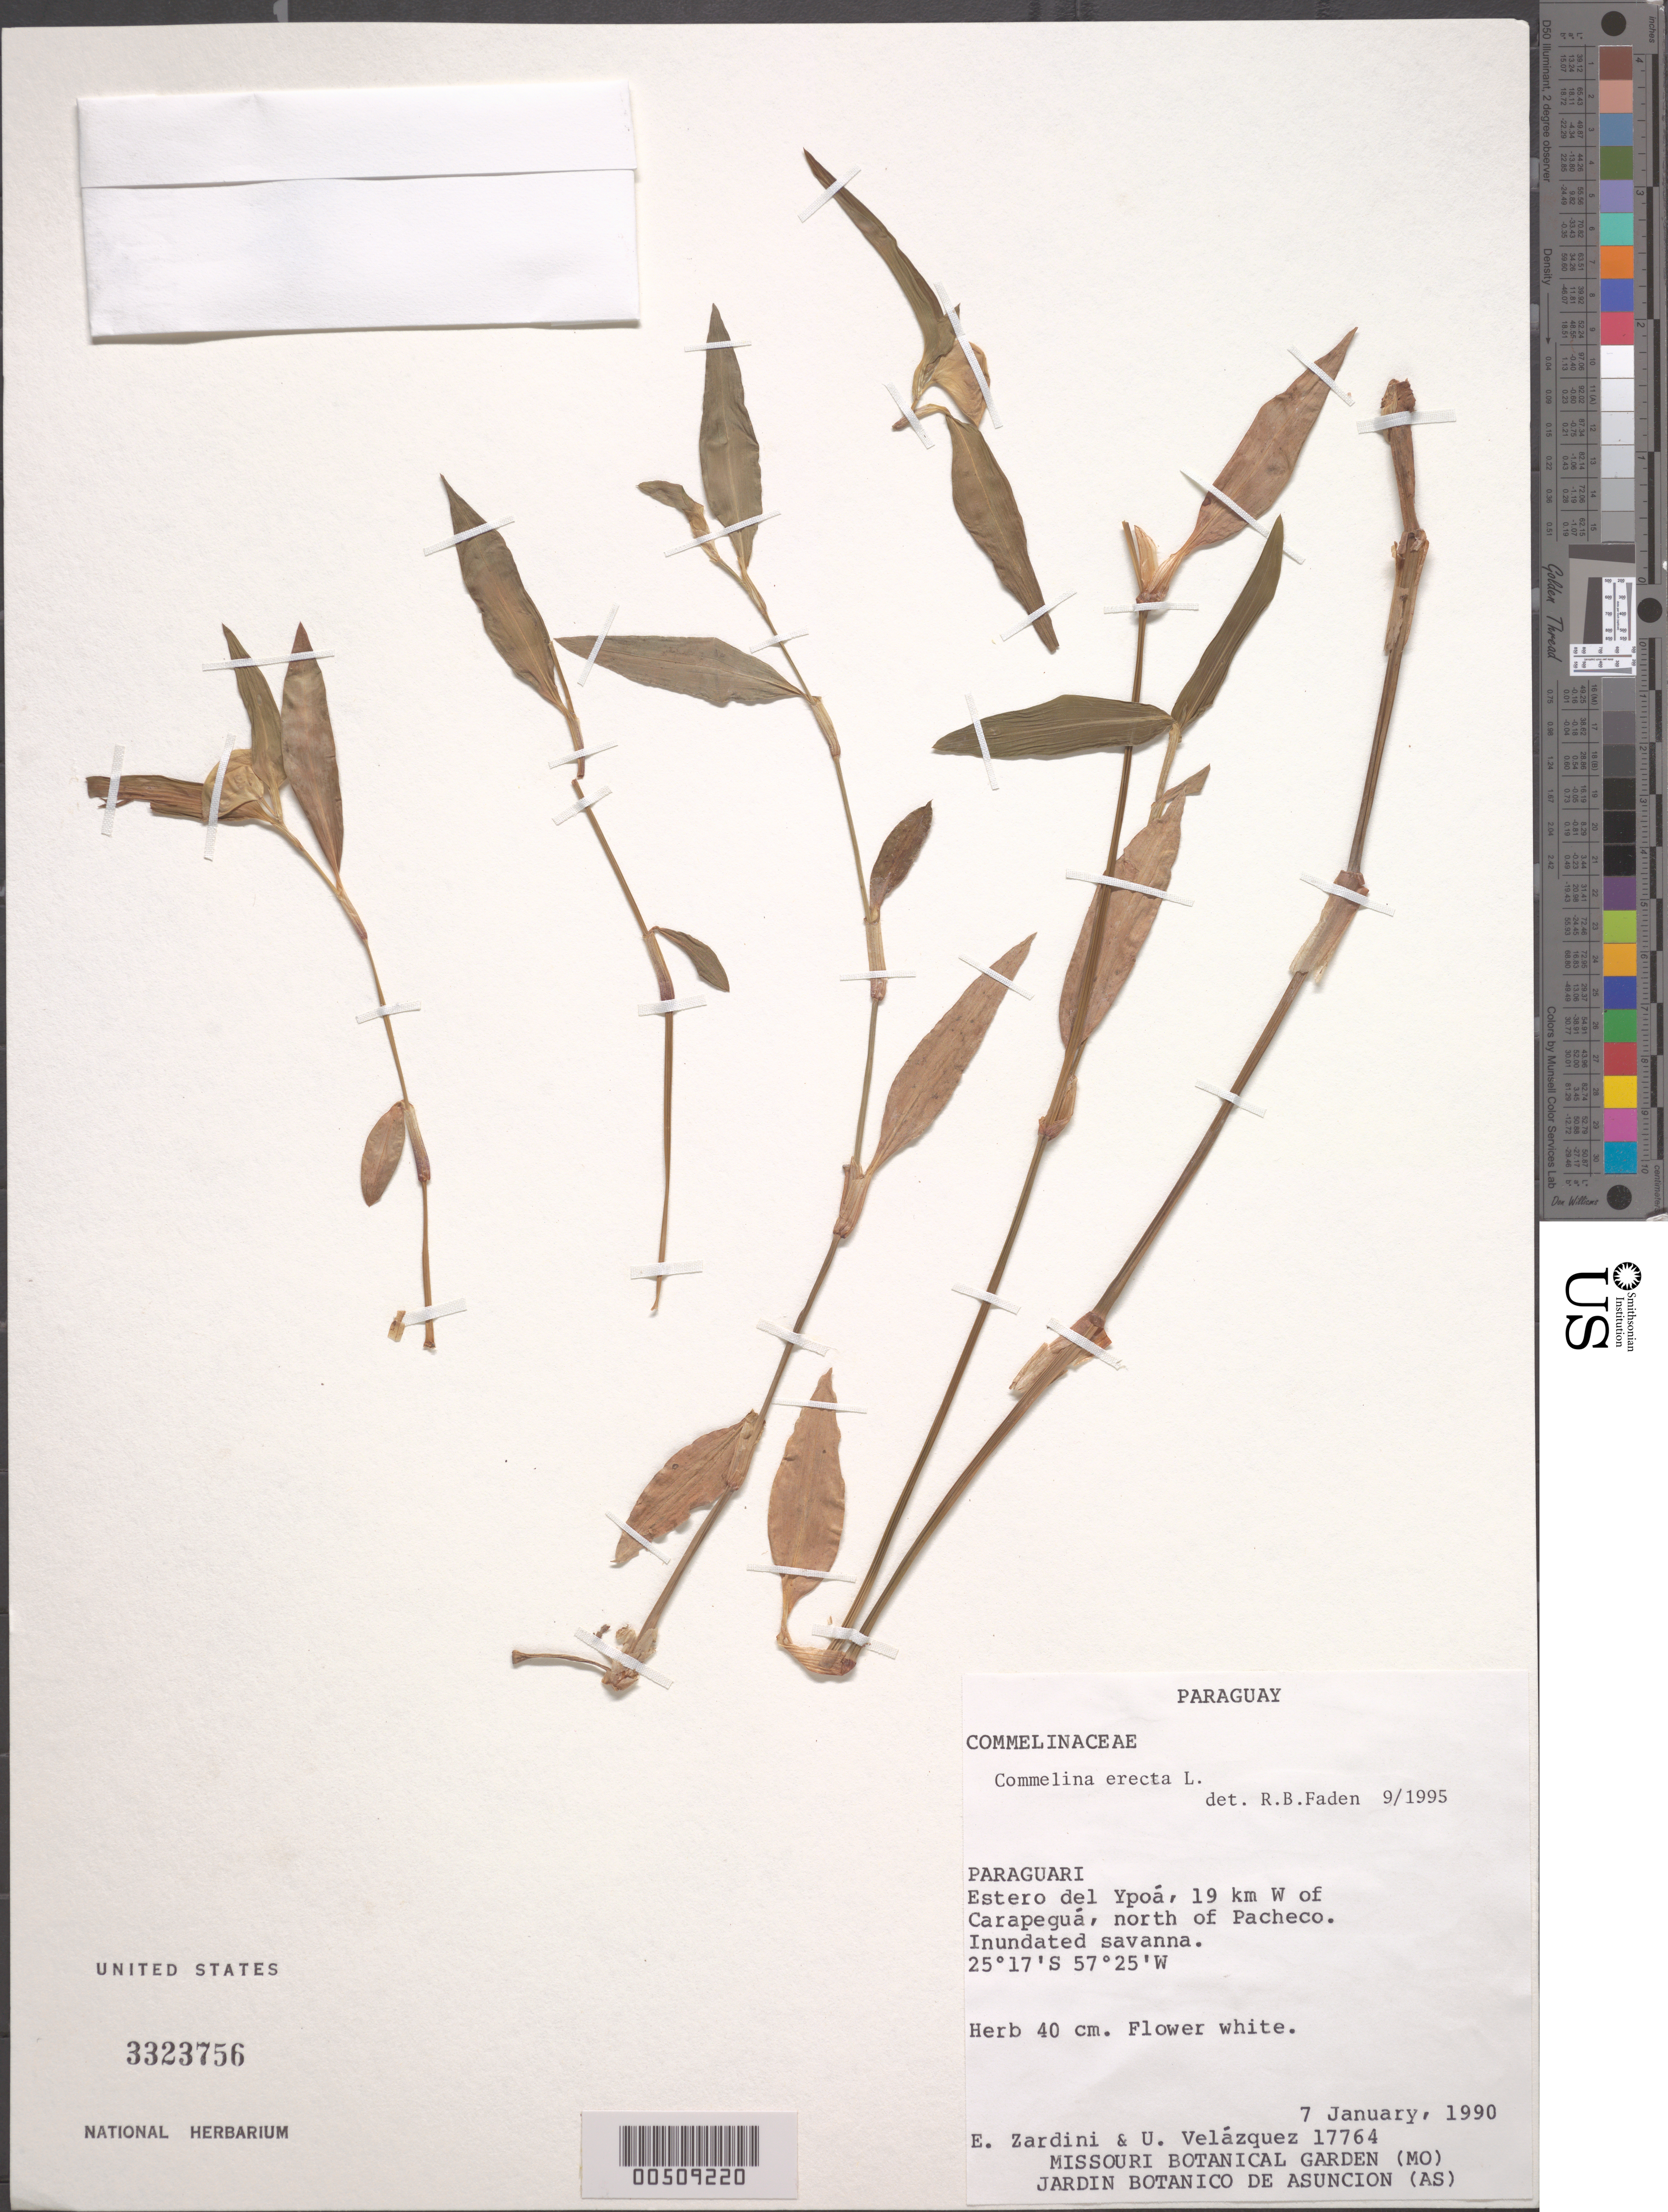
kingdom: Plantae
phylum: Tracheophyta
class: Liliopsida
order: Commelinales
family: Commelinaceae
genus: Commelina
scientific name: Commelina erecta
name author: L.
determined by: Faden, Robert B., (US), Smithsonian Institution - National Museum of Natural History (UNITED STATES)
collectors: E. M. Zardini & U. Velazquez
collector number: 17764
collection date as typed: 07 Jan 1990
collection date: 1990-01-07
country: Paraguay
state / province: Paraguarí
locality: W of carapegua, n of pacheco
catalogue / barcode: US 3323756